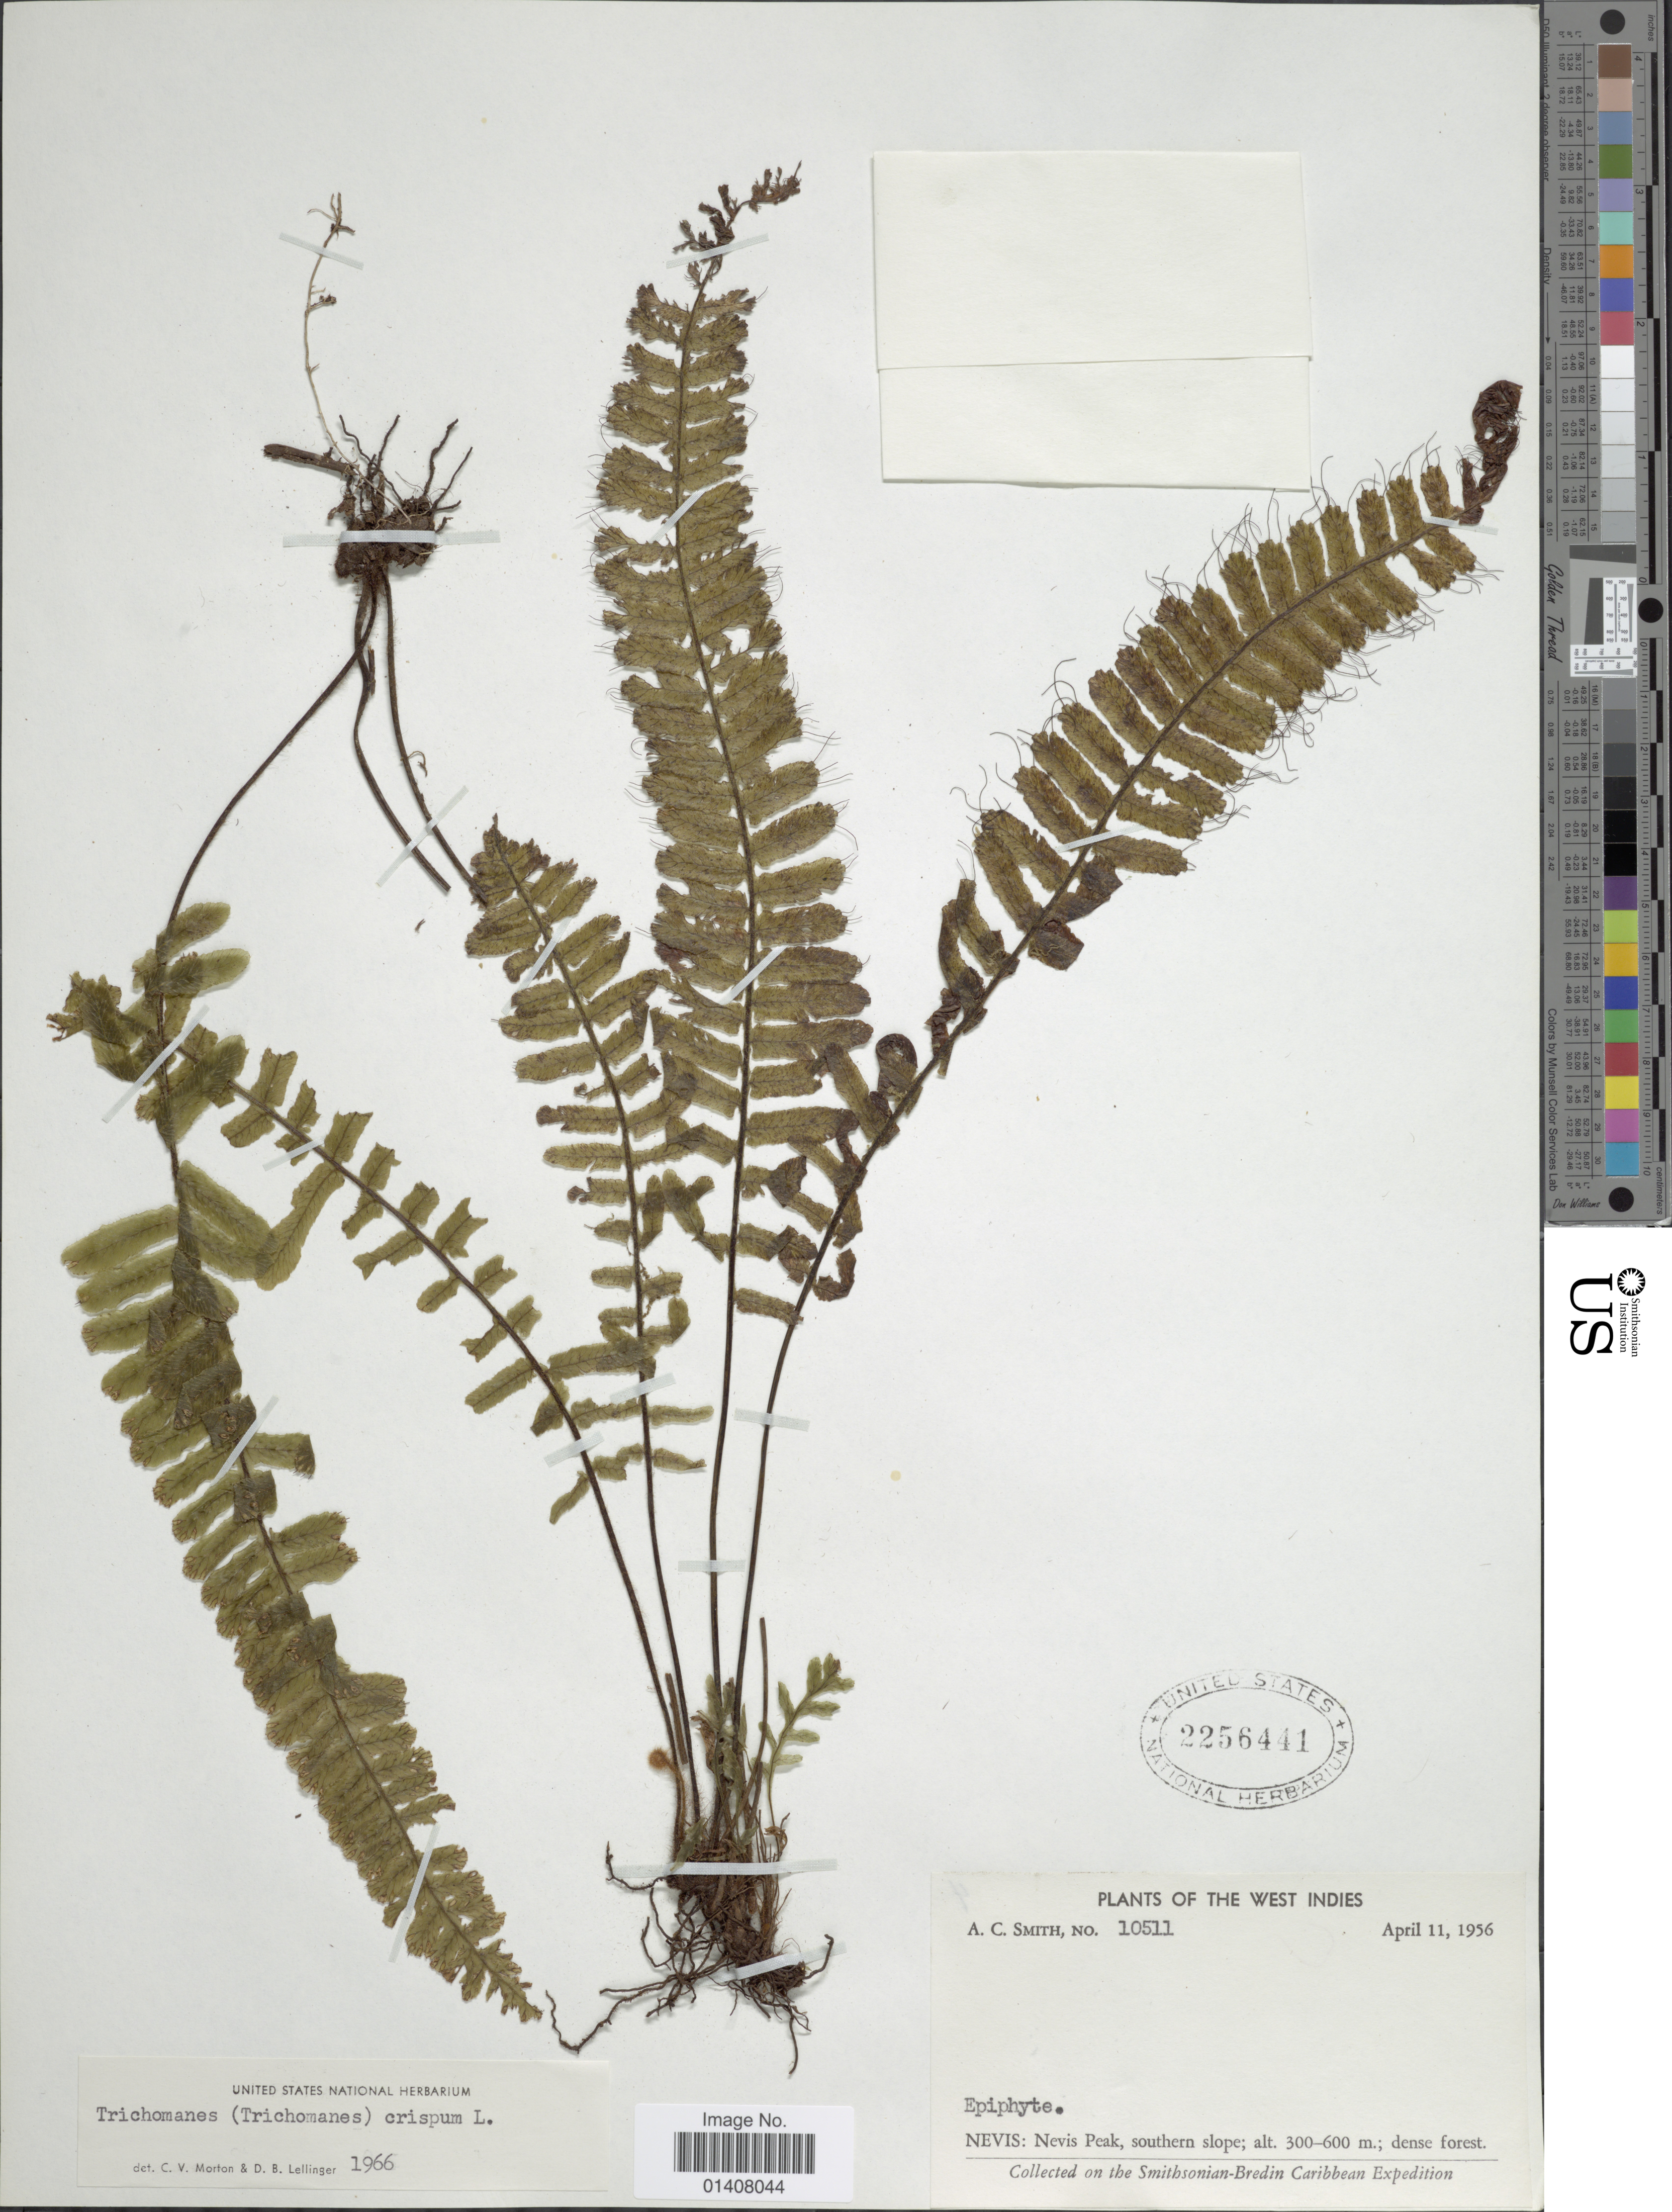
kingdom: Plantae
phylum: Tracheophyta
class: Polypodiopsida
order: Hymenophyllales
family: Hymenophyllaceae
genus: Trichomanes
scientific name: Trichomanes crispum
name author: L.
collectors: A. C. Smith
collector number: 10511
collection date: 1956-04-11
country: St. Christopher-Nevis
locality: West Indies, Nevis: Nevis Peak, southern slope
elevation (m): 300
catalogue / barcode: US 2256441